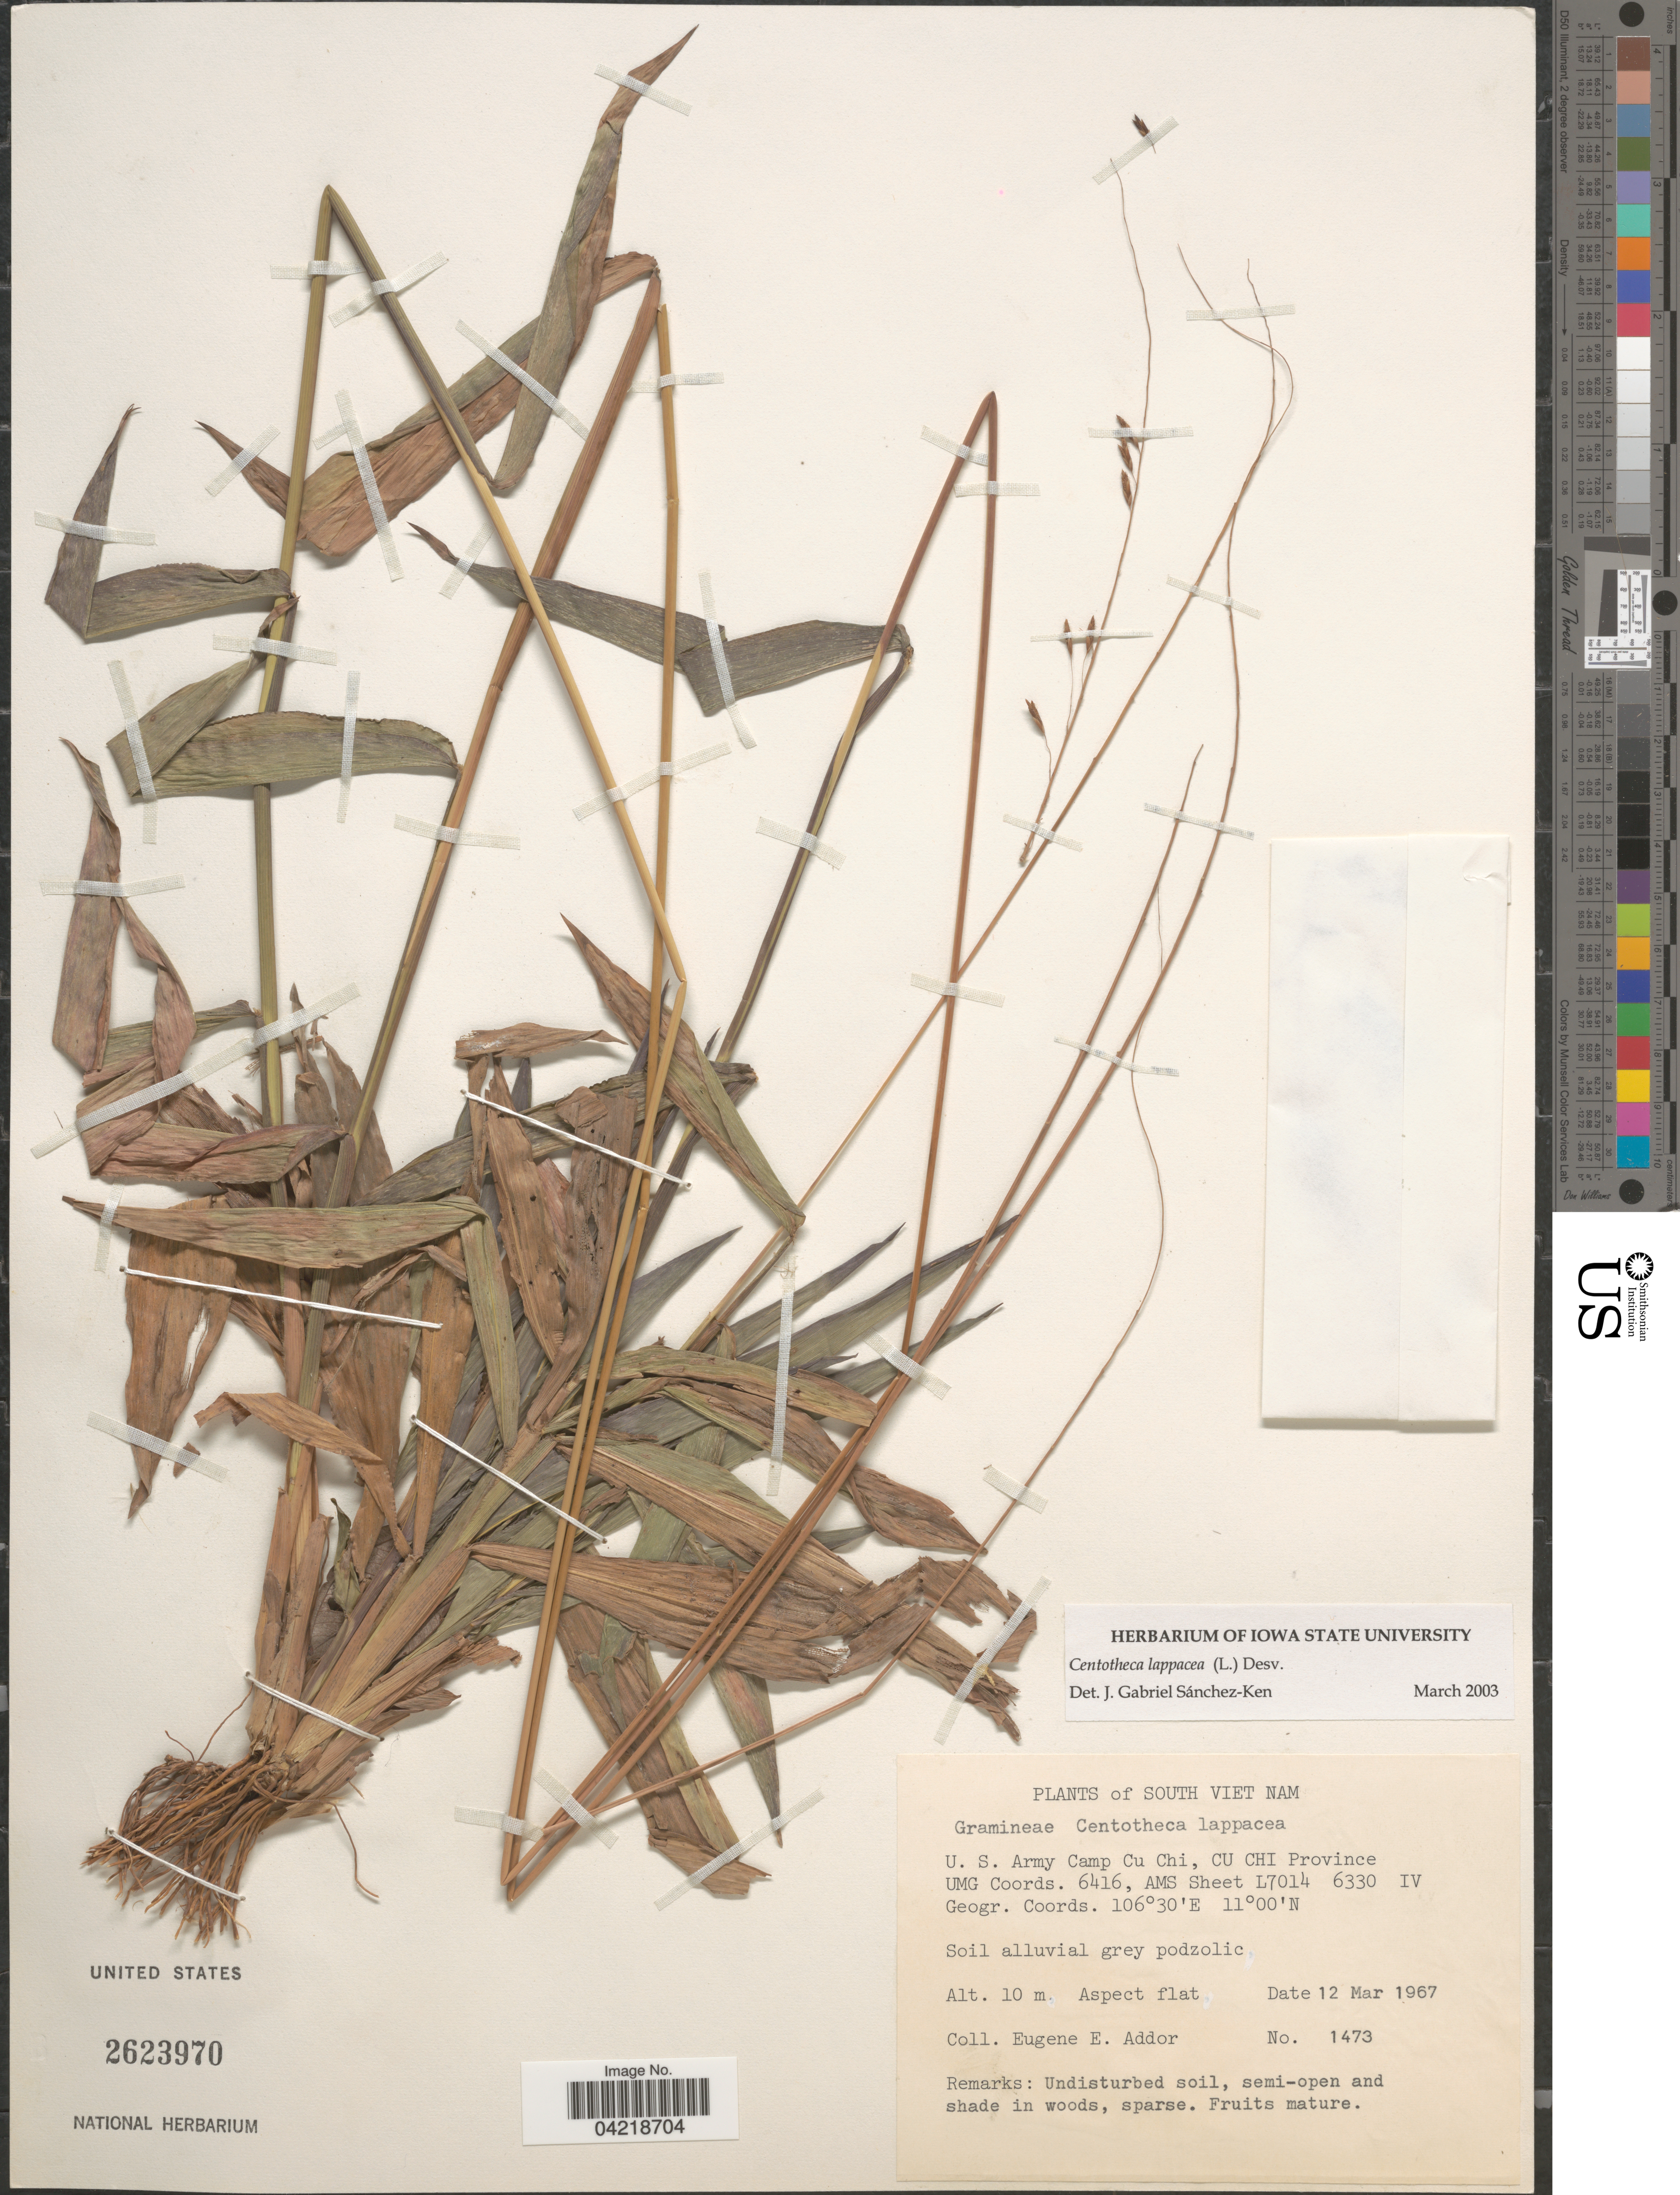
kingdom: Plantae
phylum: Tracheophyta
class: Liliopsida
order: Poales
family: Poaceae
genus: Centotheca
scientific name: Centotheca lappacea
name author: (L.) Desv.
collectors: E. E. Addor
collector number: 1473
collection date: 1967-03-12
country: Vietnam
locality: South Viet Nam. U. S. Army Camp Cu Chi, Cu Chi Province. UMG Coords. 6416, AMS Sheet L7014 6330 IV.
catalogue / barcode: US 2623970